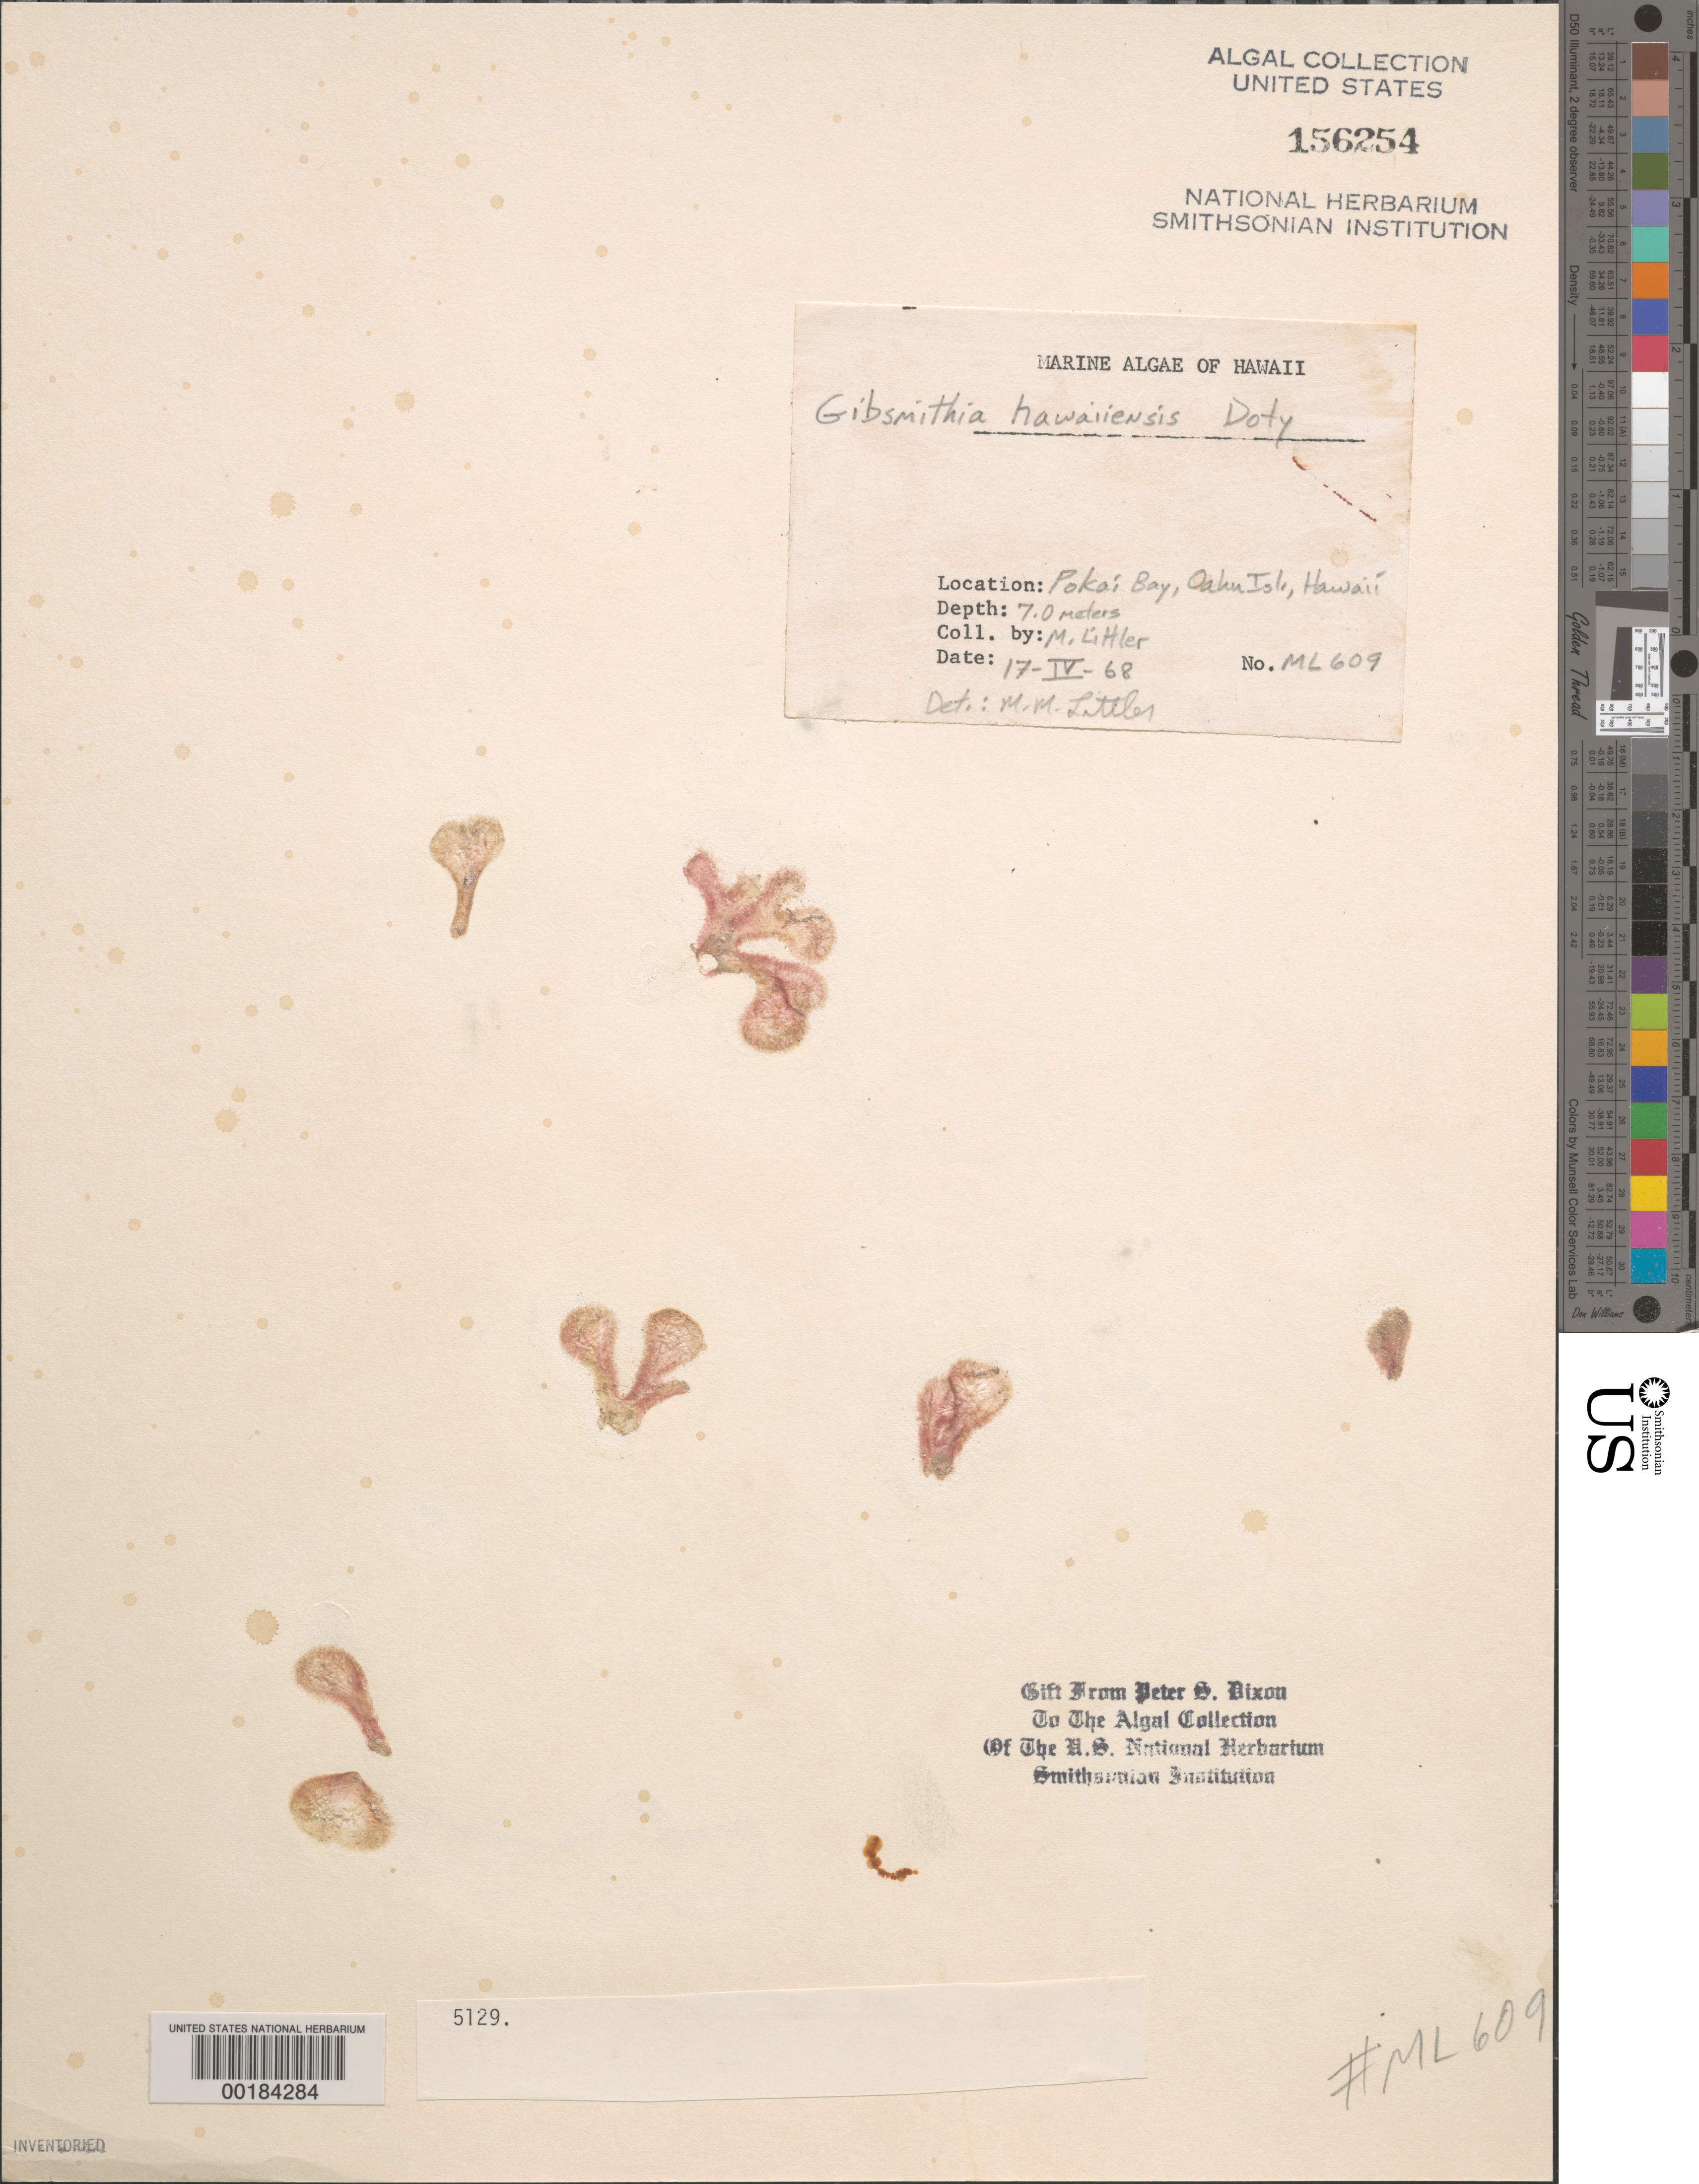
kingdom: Plantae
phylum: Rhodophyta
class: Florideophyceae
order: Gigartinales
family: Dumontiaceae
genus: Gibsmithia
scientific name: Gibsmithia hawaiiensis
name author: Doty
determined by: Littler, M. M.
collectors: M. M. Littler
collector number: ML-609 & PSD 5129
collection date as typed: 17 Apr 1968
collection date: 1968-04-17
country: United States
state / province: Hawaii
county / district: Honolulu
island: Oahu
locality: Pokai Bay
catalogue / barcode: US 156254